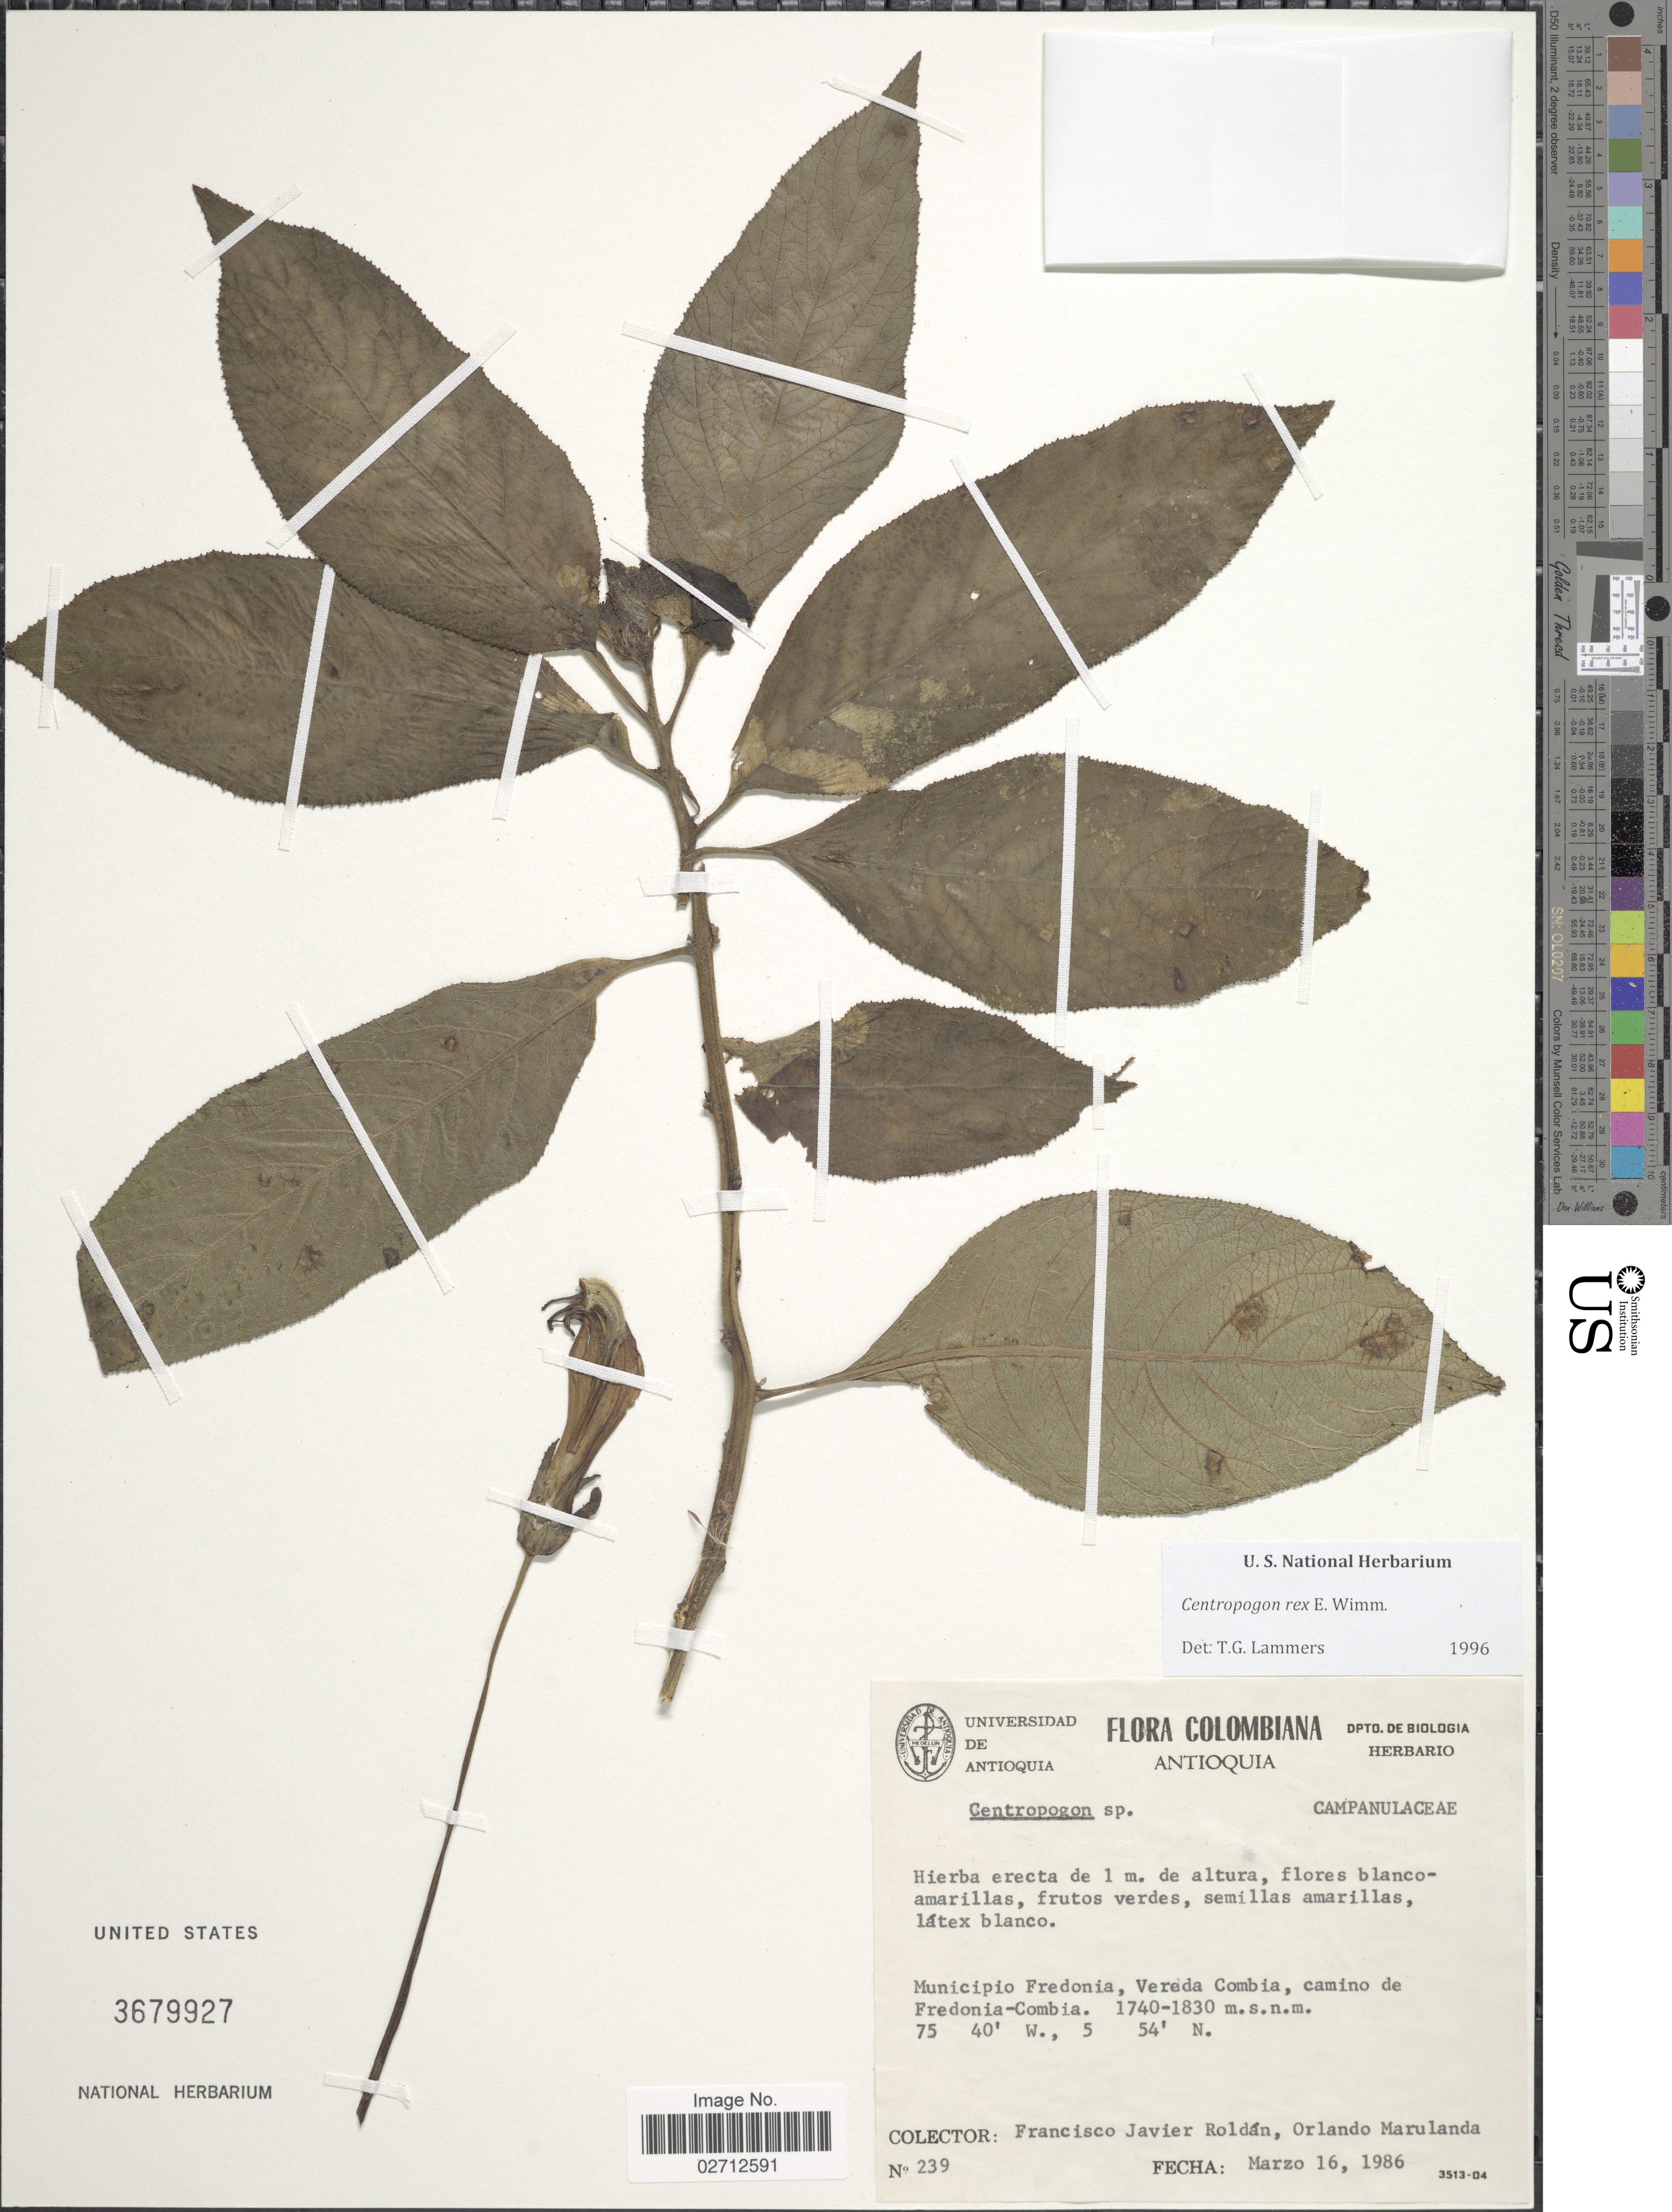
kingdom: Plantae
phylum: Tracheophyta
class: Magnoliopsida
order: Asterales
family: Campanulaceae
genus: Centropogon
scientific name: Centropogon rex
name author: E. Wimm.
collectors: F. J. Roldán & O. Marulanda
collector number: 239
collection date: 1986-03-16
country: Colombia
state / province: Antioquia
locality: Municipio Fredonia, Vereda Combia, camino de Fredonia-Combia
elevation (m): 1740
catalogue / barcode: US 3679927